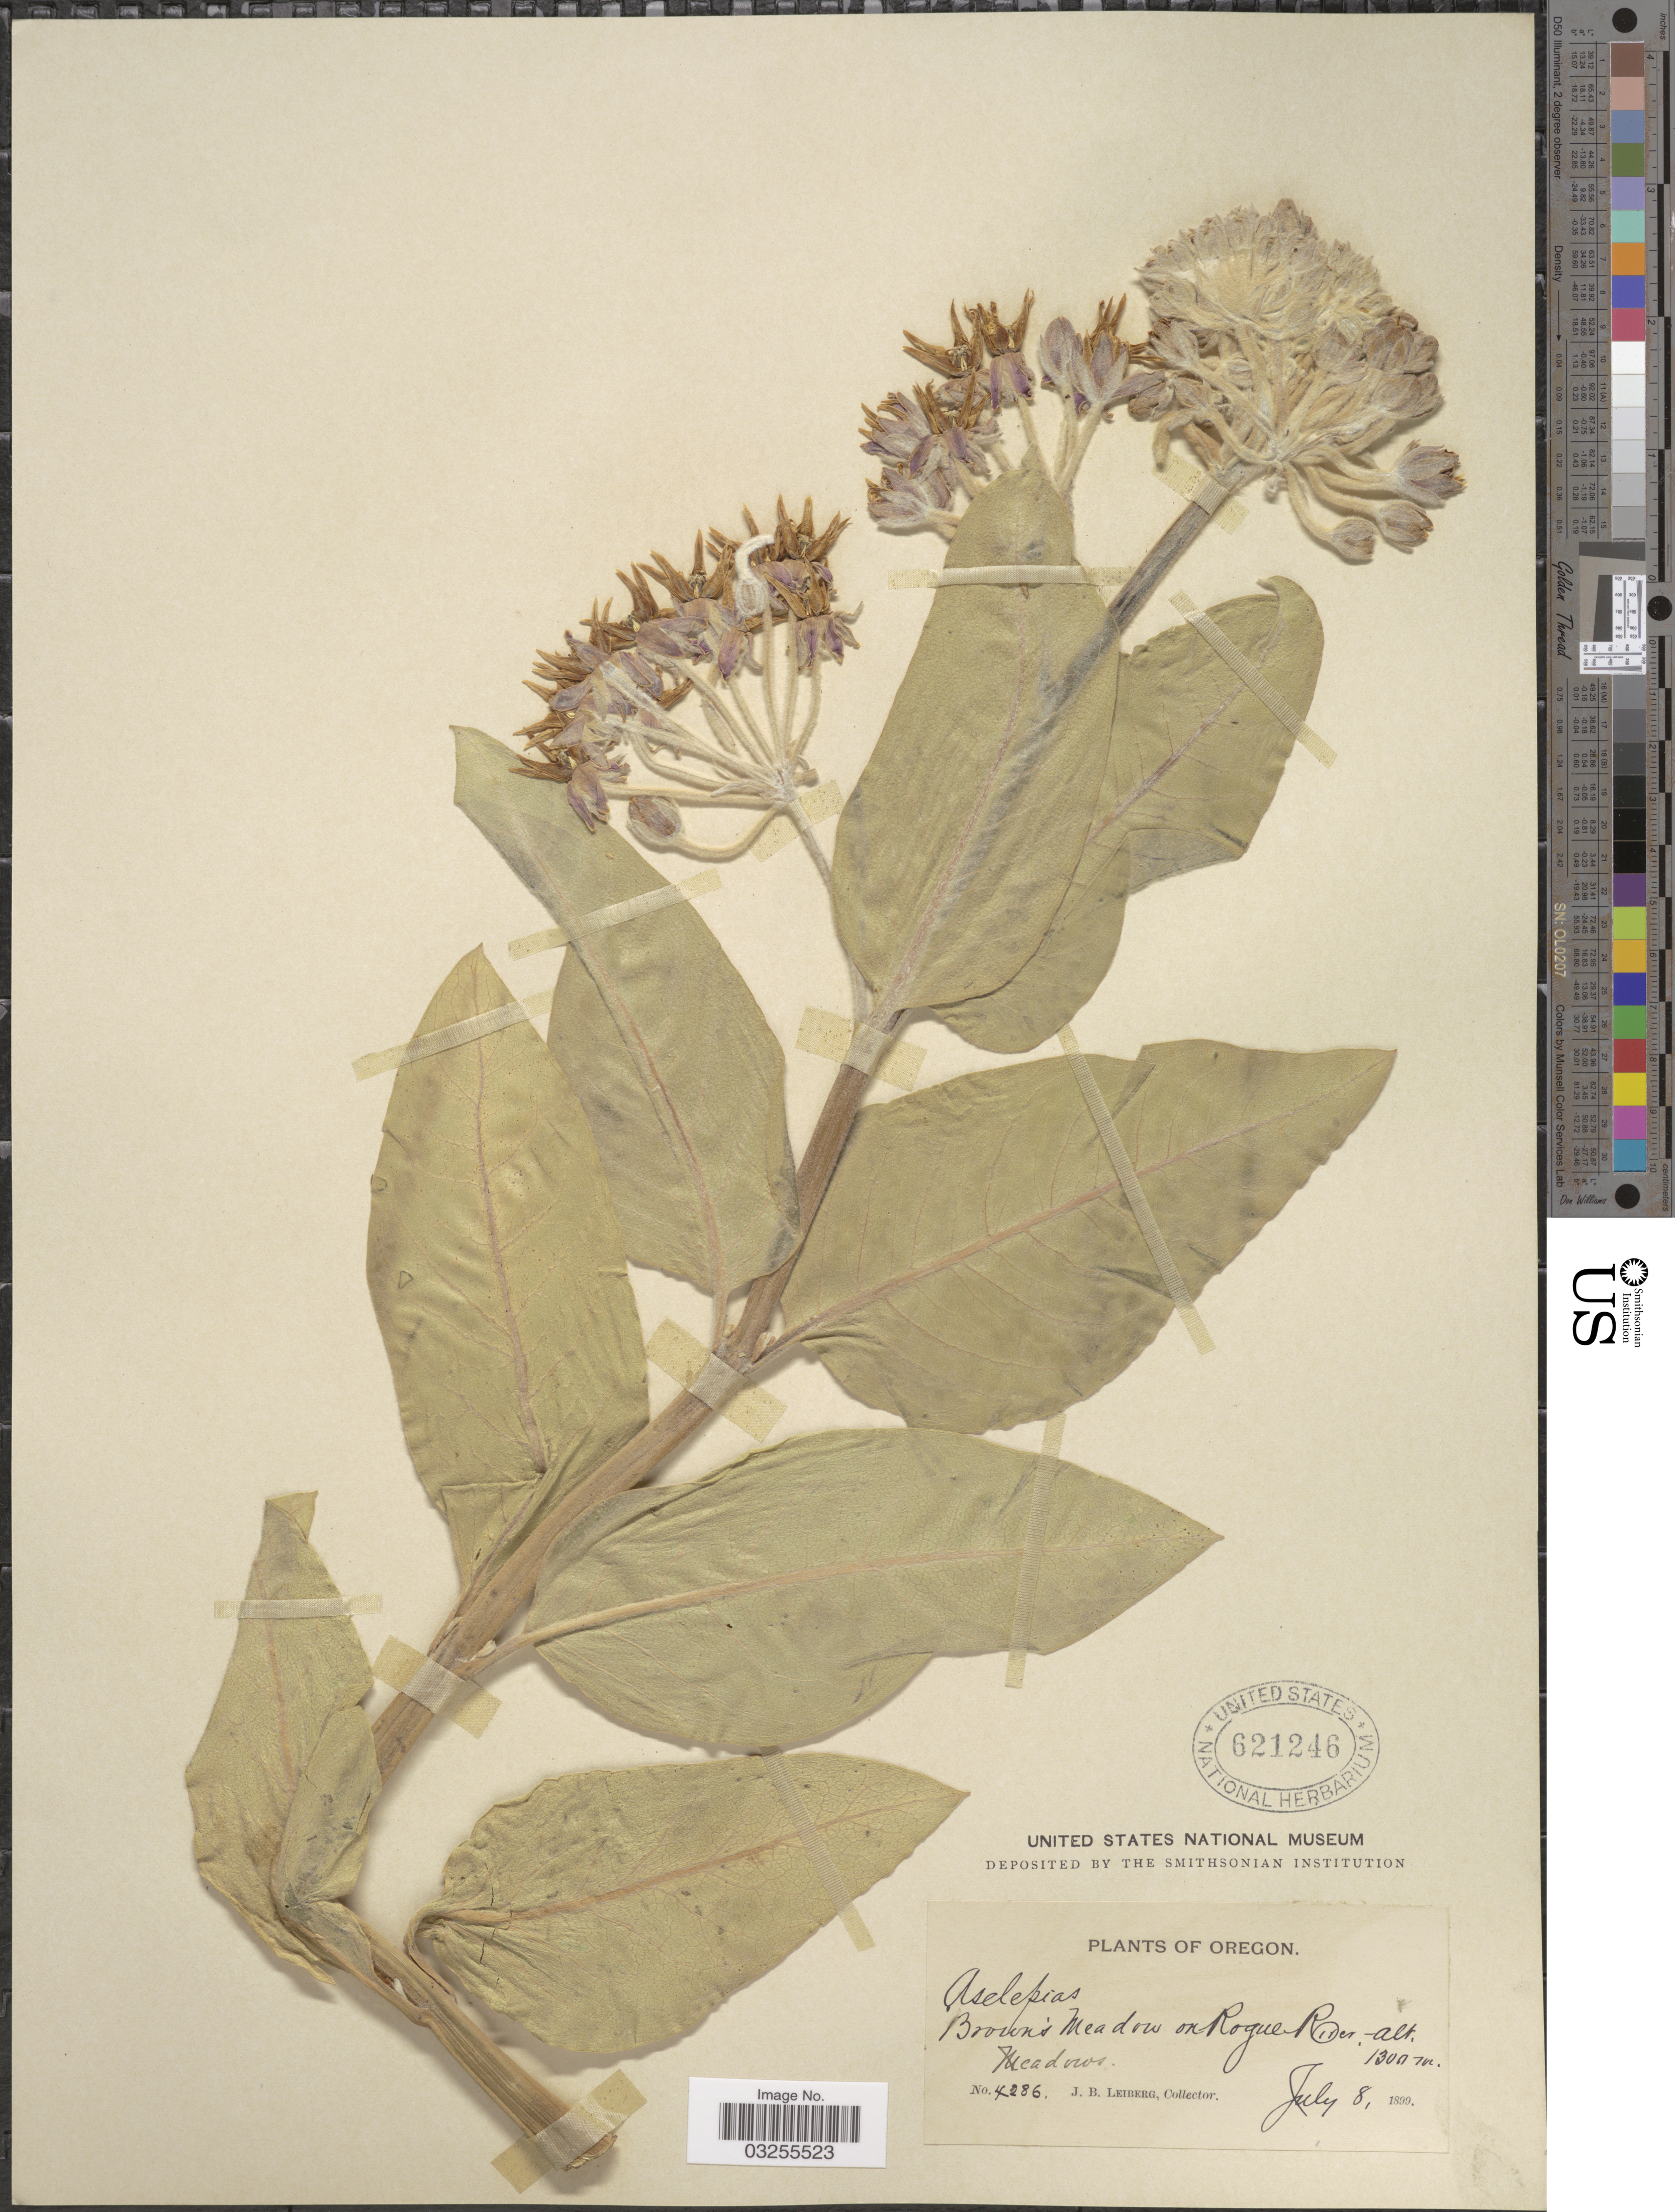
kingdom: Plantae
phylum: Tracheophyta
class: Magnoliopsida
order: Gentianales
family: Apocynaceae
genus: Asclepias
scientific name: Asclepias speciosa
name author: Torr.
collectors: J. B. Leiberg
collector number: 4286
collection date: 1899-07-08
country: United States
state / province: Oregon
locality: Brown's Meadow on Rogue River.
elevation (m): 1300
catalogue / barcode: US 621246